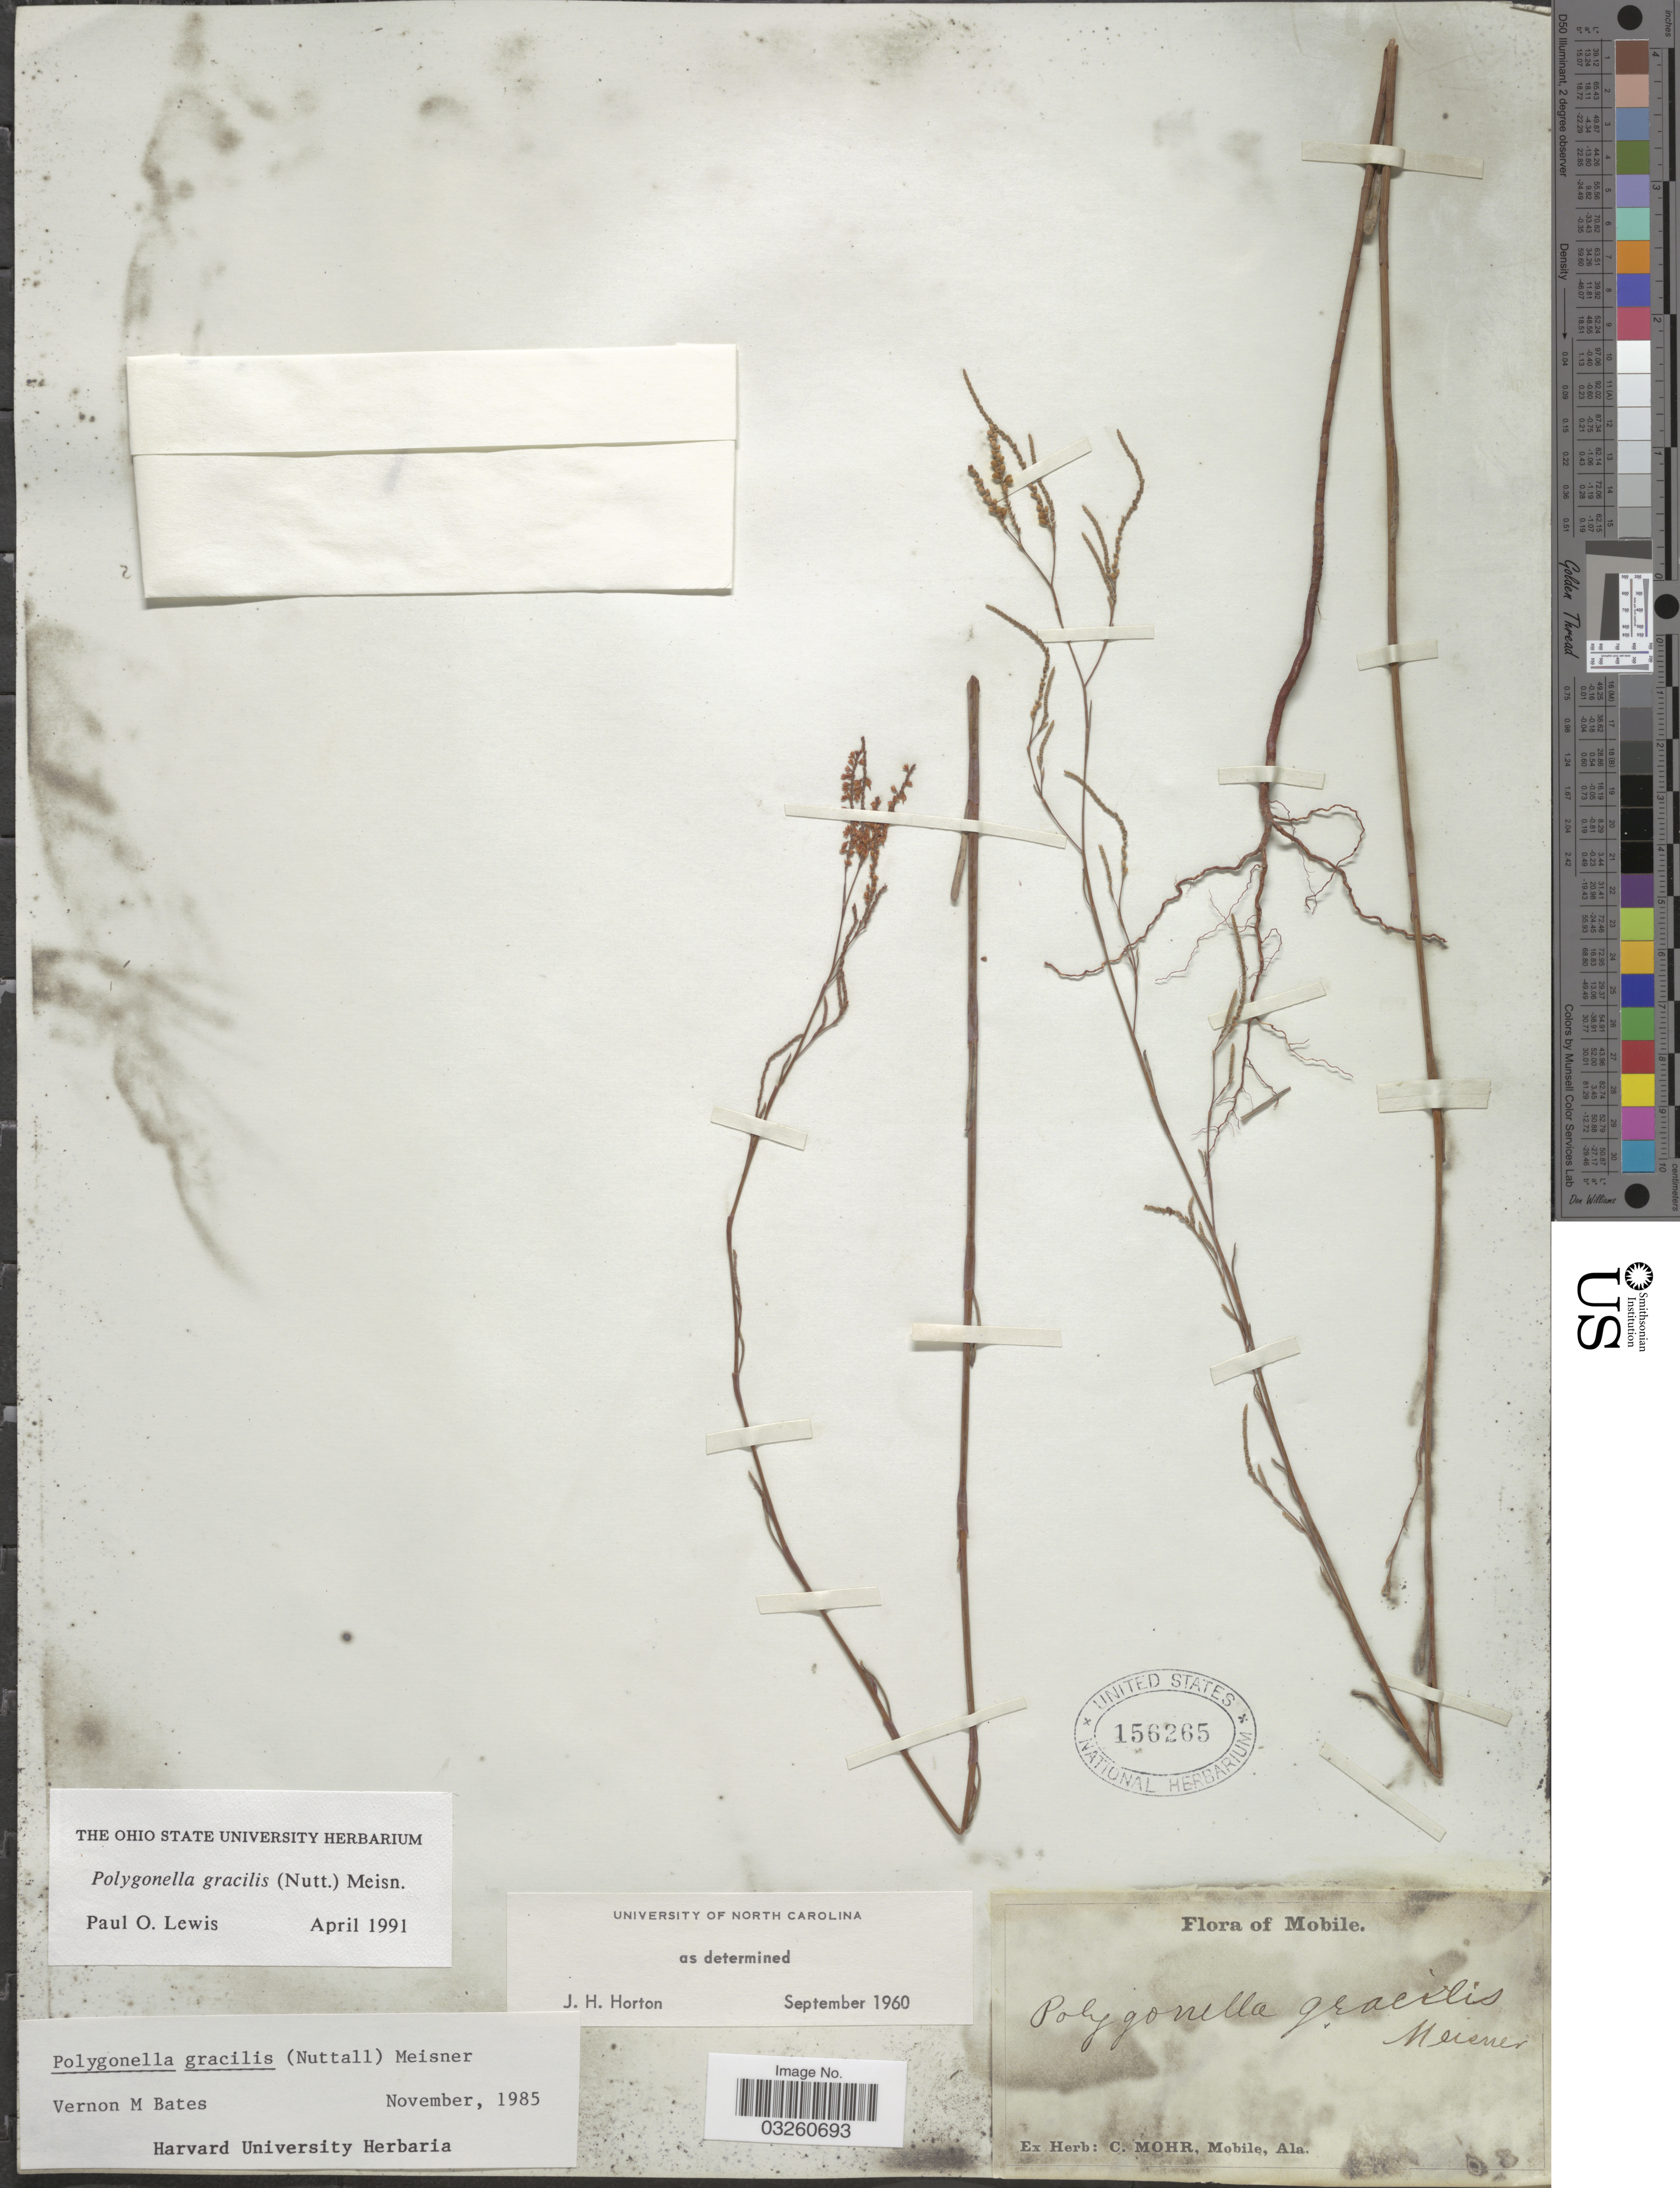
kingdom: Plantae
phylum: Tracheophyta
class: Magnoliopsida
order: Caryophyllales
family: Polygonaceae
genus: Polygonella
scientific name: Polygonella gracilis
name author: (Nutt.) Meisn.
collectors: ex herb. C. Mohr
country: United States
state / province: Alabama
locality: Mobile.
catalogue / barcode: US 156265